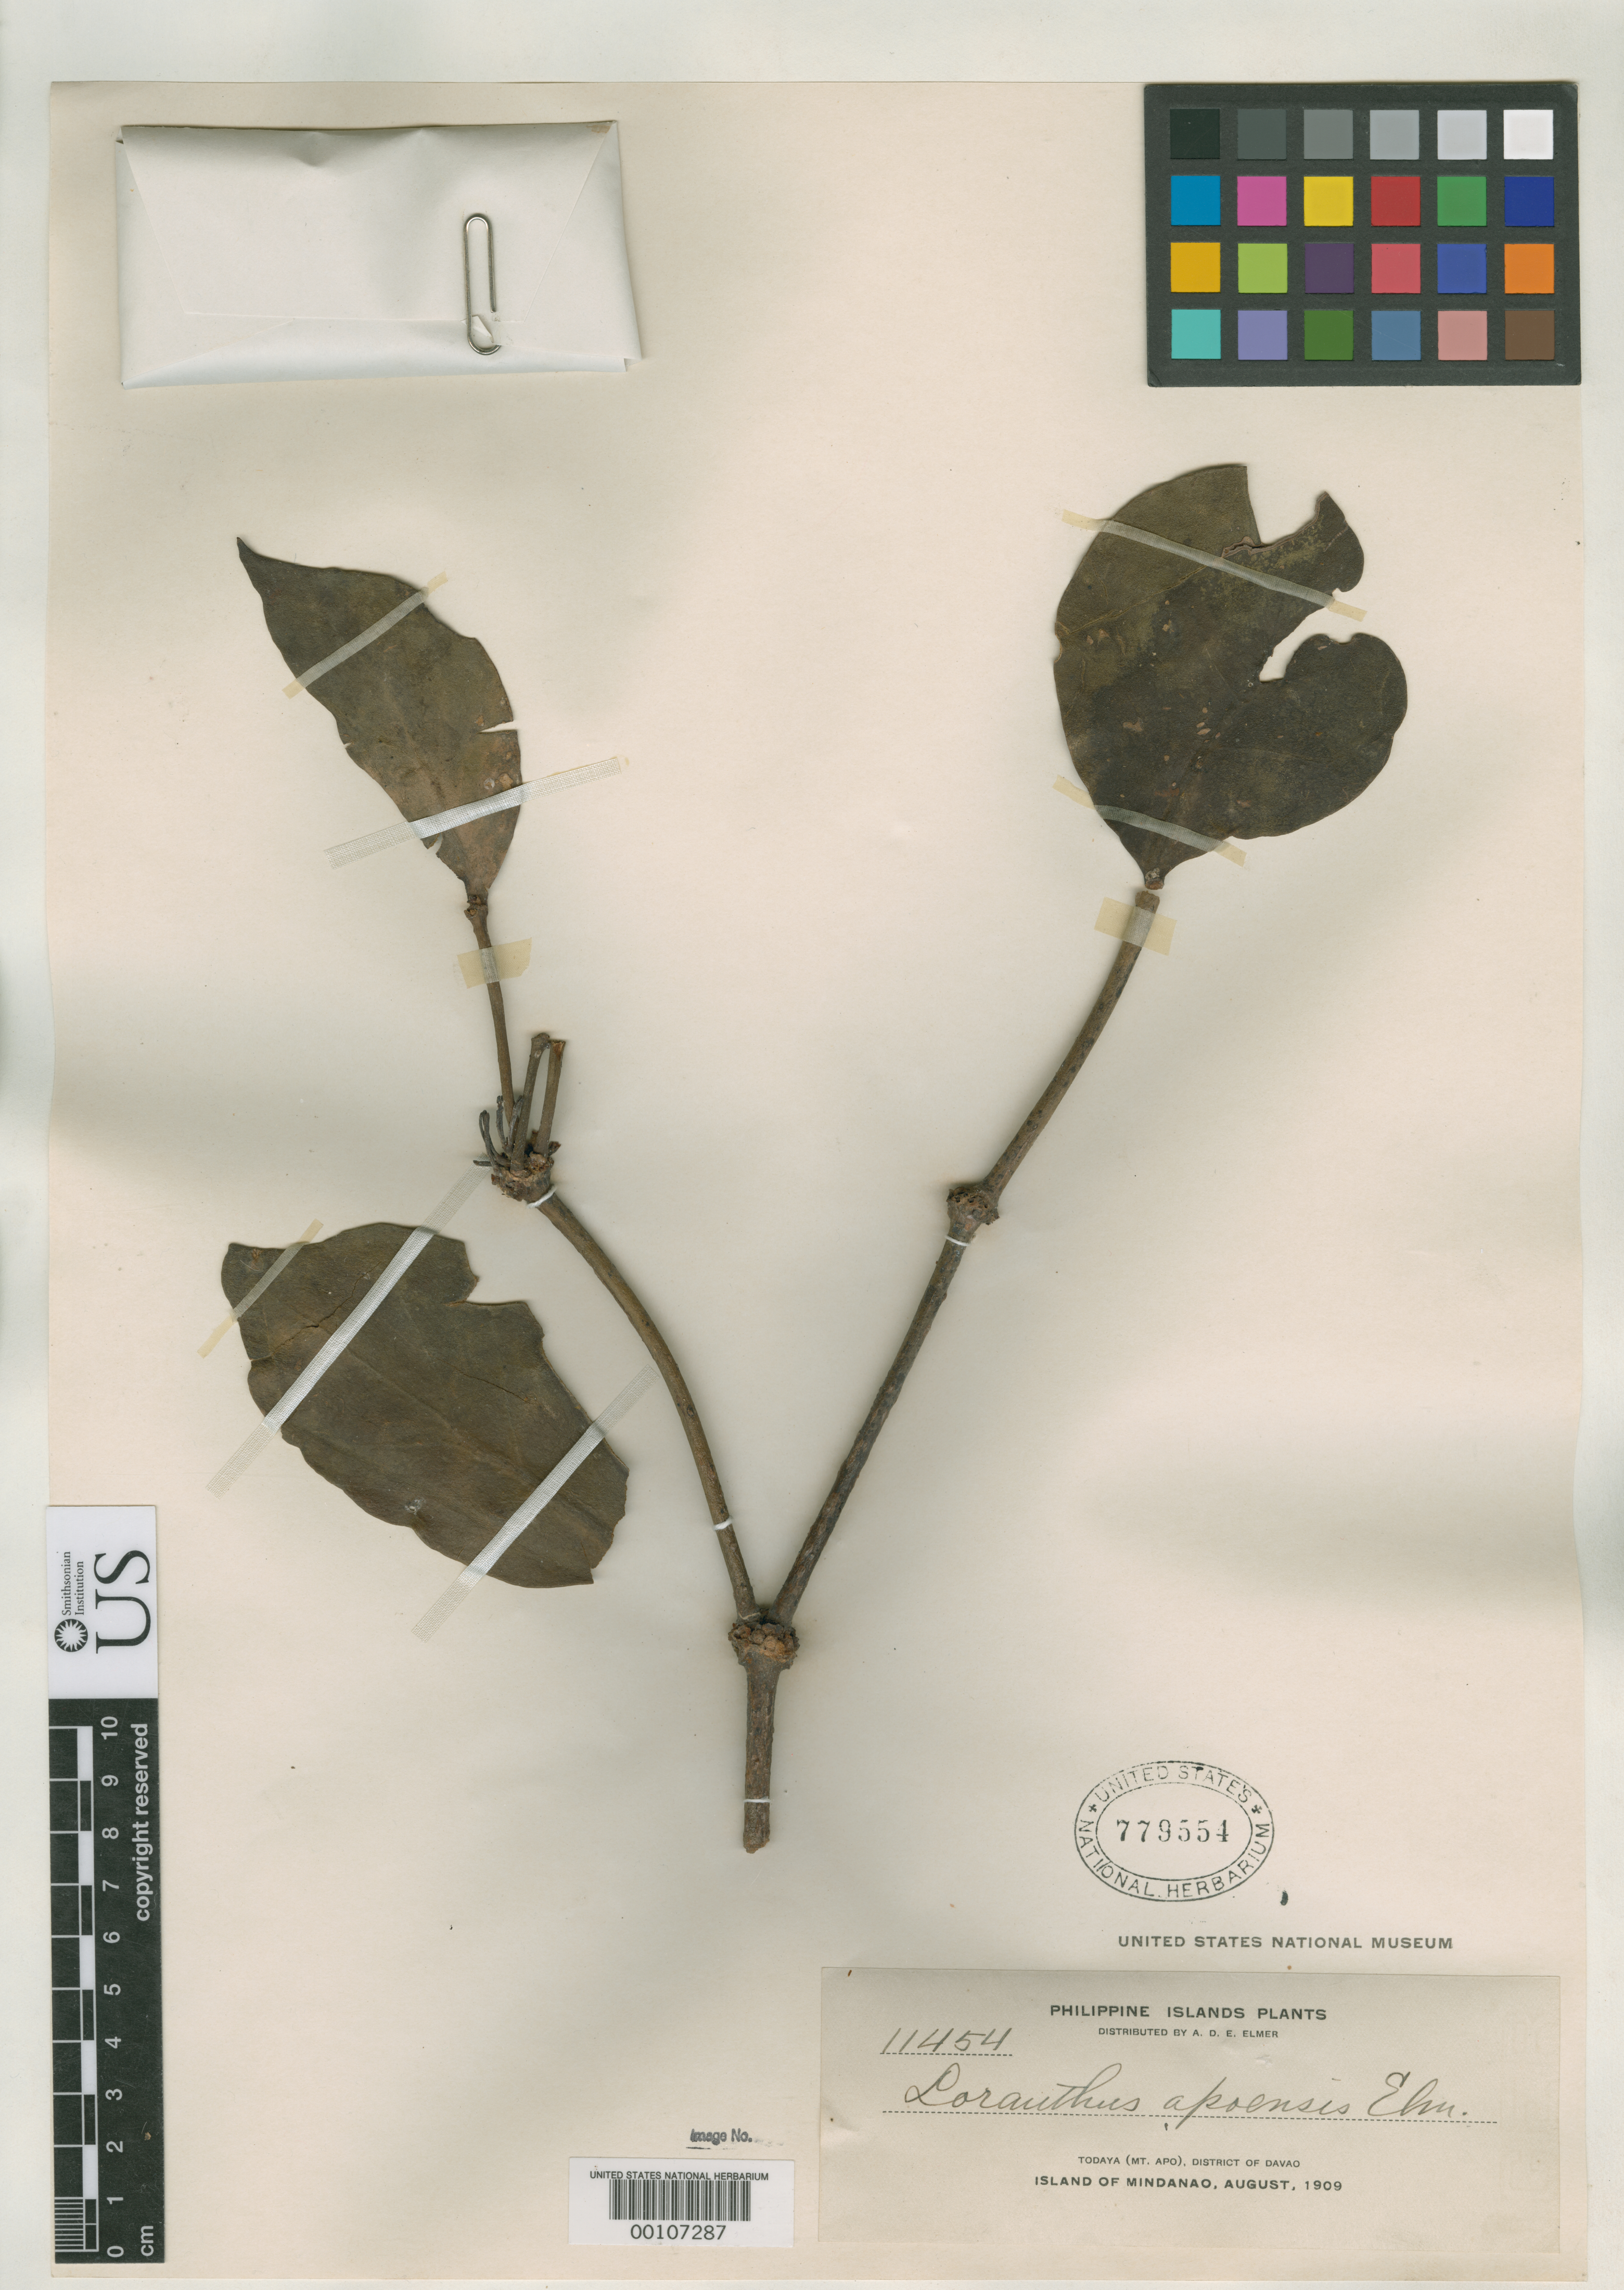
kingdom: Plantae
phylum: Tracheophyta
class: Magnoliopsida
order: Santalales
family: Loranthaceae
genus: Loranthus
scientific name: Loranthus apoensis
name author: Merr.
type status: Type Fragment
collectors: A. D. E. Elmer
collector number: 11454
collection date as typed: Aug 1909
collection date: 1909-08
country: Philippines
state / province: Davao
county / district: Davao del Sur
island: Mindanao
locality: Todaya (Mt. Apo), District of Davao, Island of Mindanao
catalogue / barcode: US 779554